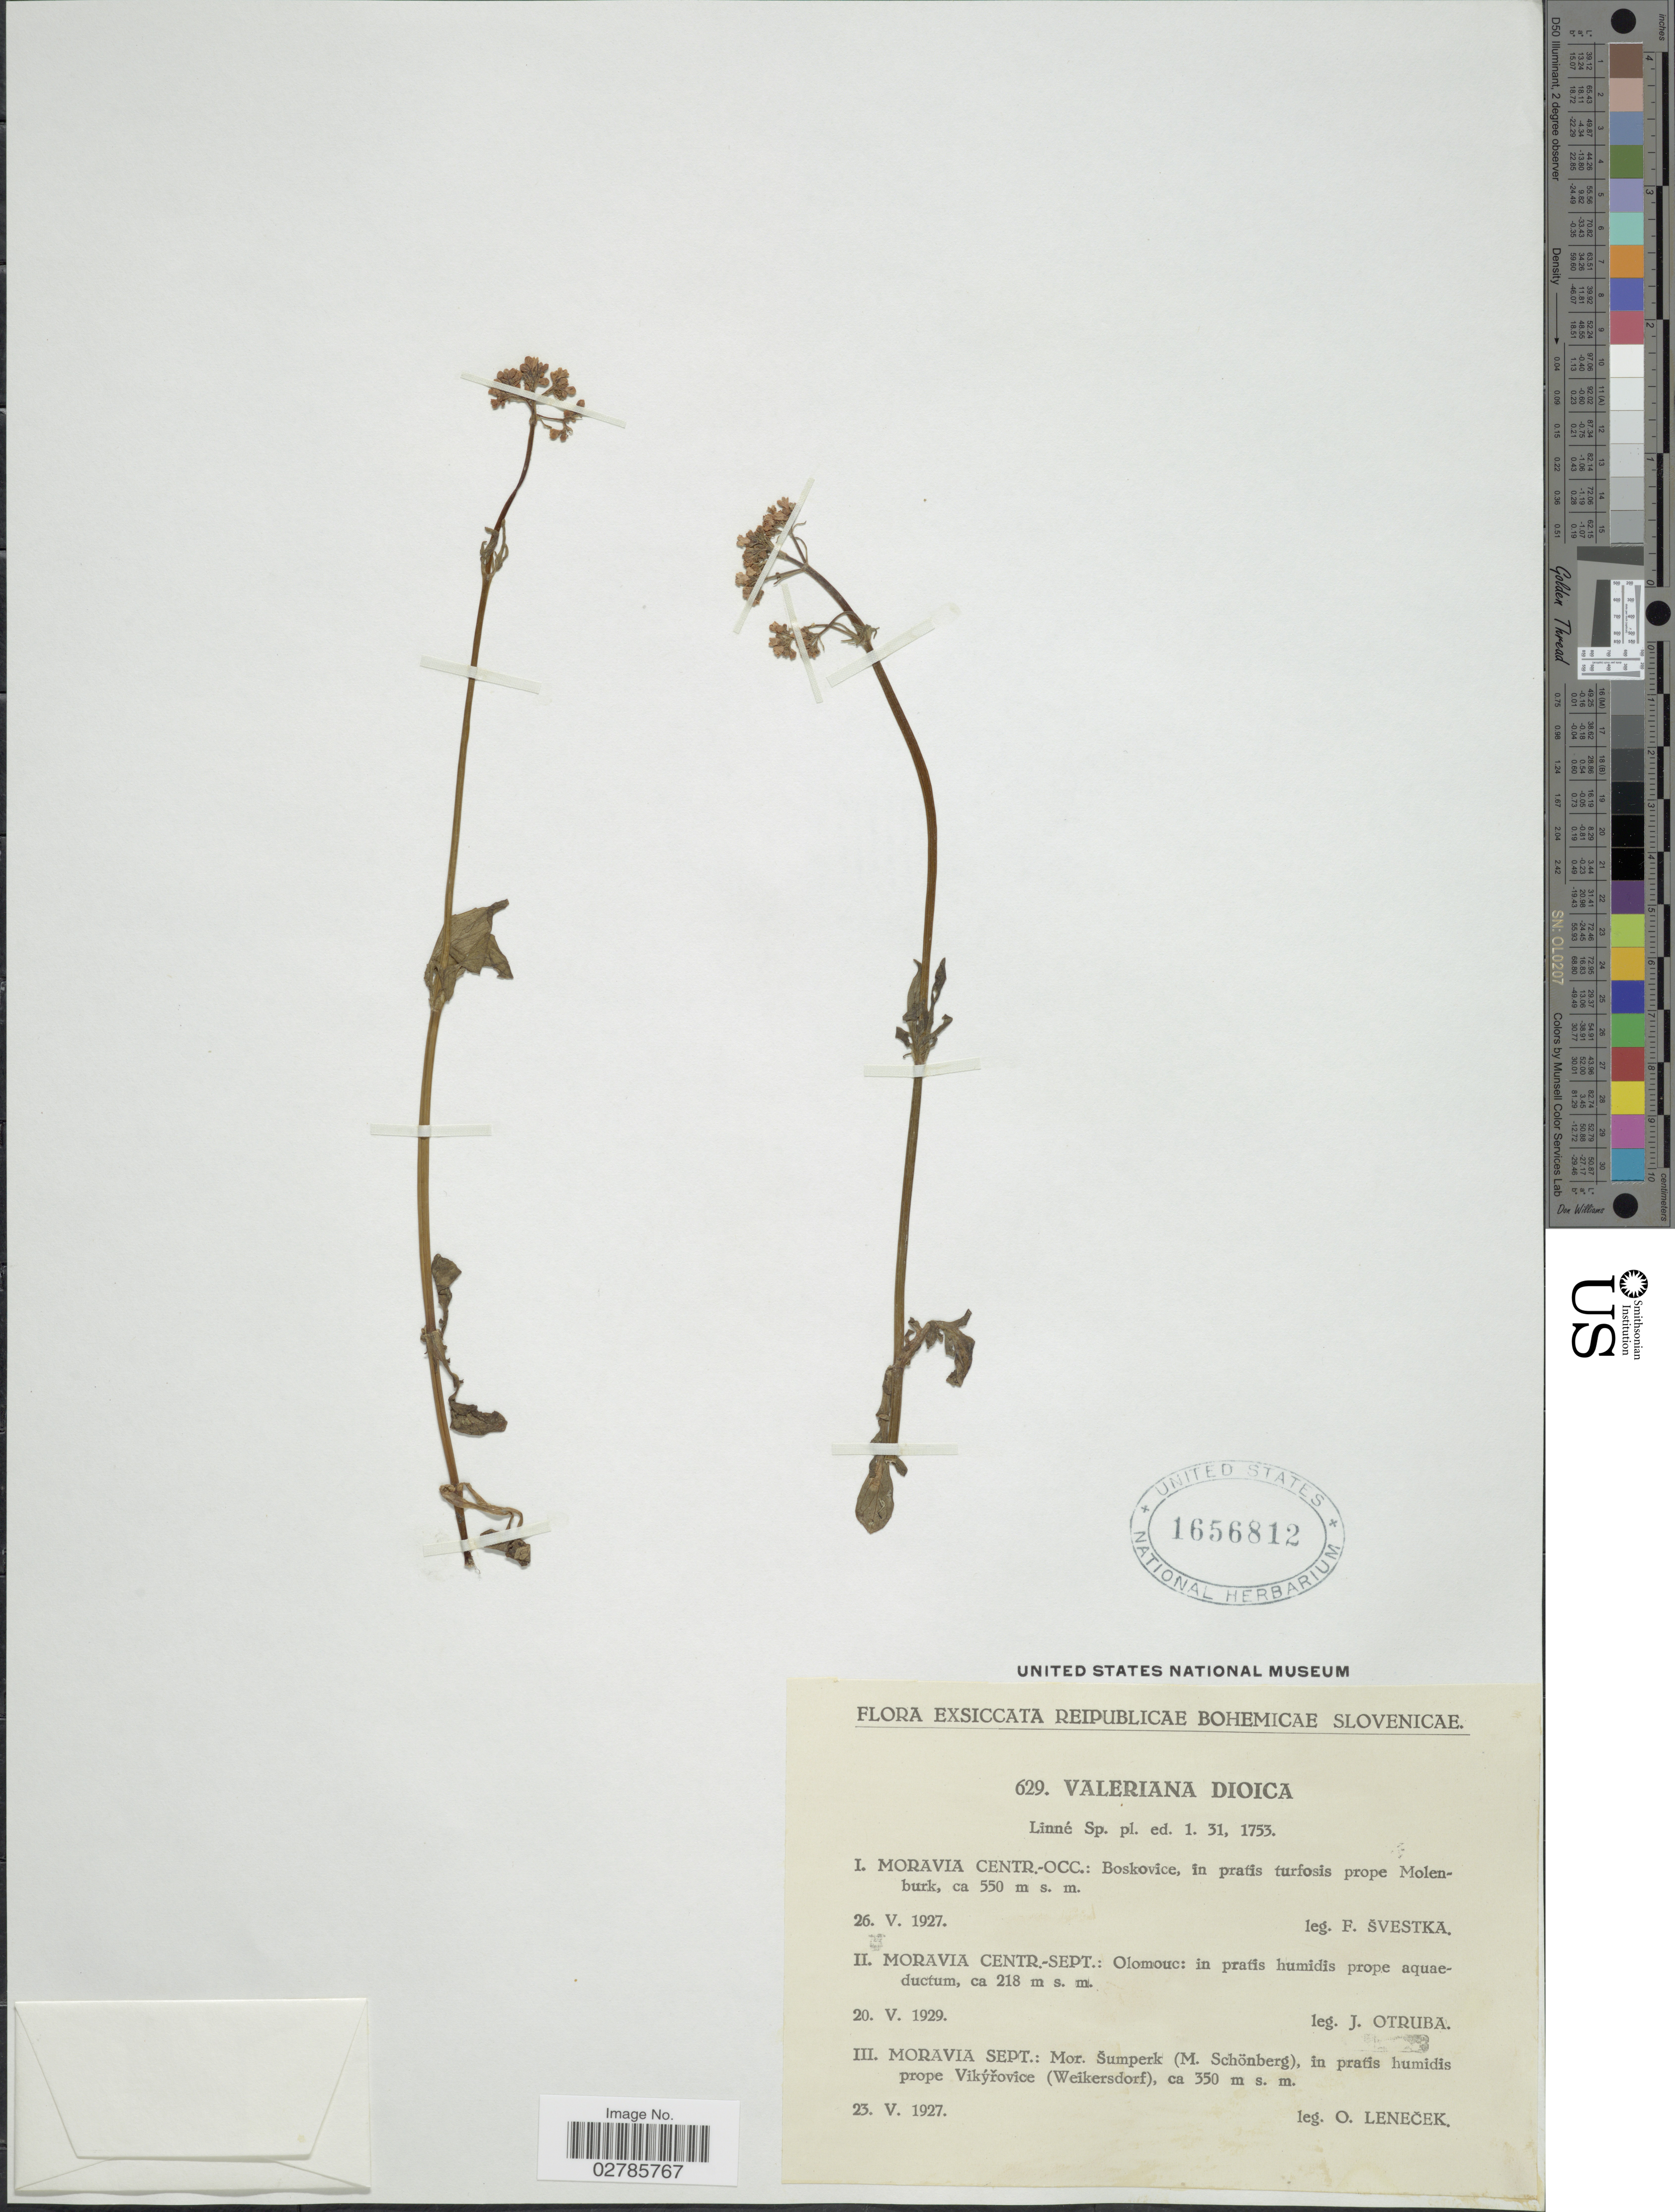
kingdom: Plantae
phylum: Tracheophyta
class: Magnoliopsida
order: Dipsacales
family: Caprifoliaceae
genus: Valeriana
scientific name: Valeriana dioica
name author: L.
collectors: F. Svestka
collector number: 629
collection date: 1927-05-26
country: Czechia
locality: Moravia Centr.-Occ.: Boskovice, in pratis turfosis prope Molenburk.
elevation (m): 550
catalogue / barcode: US 1656812